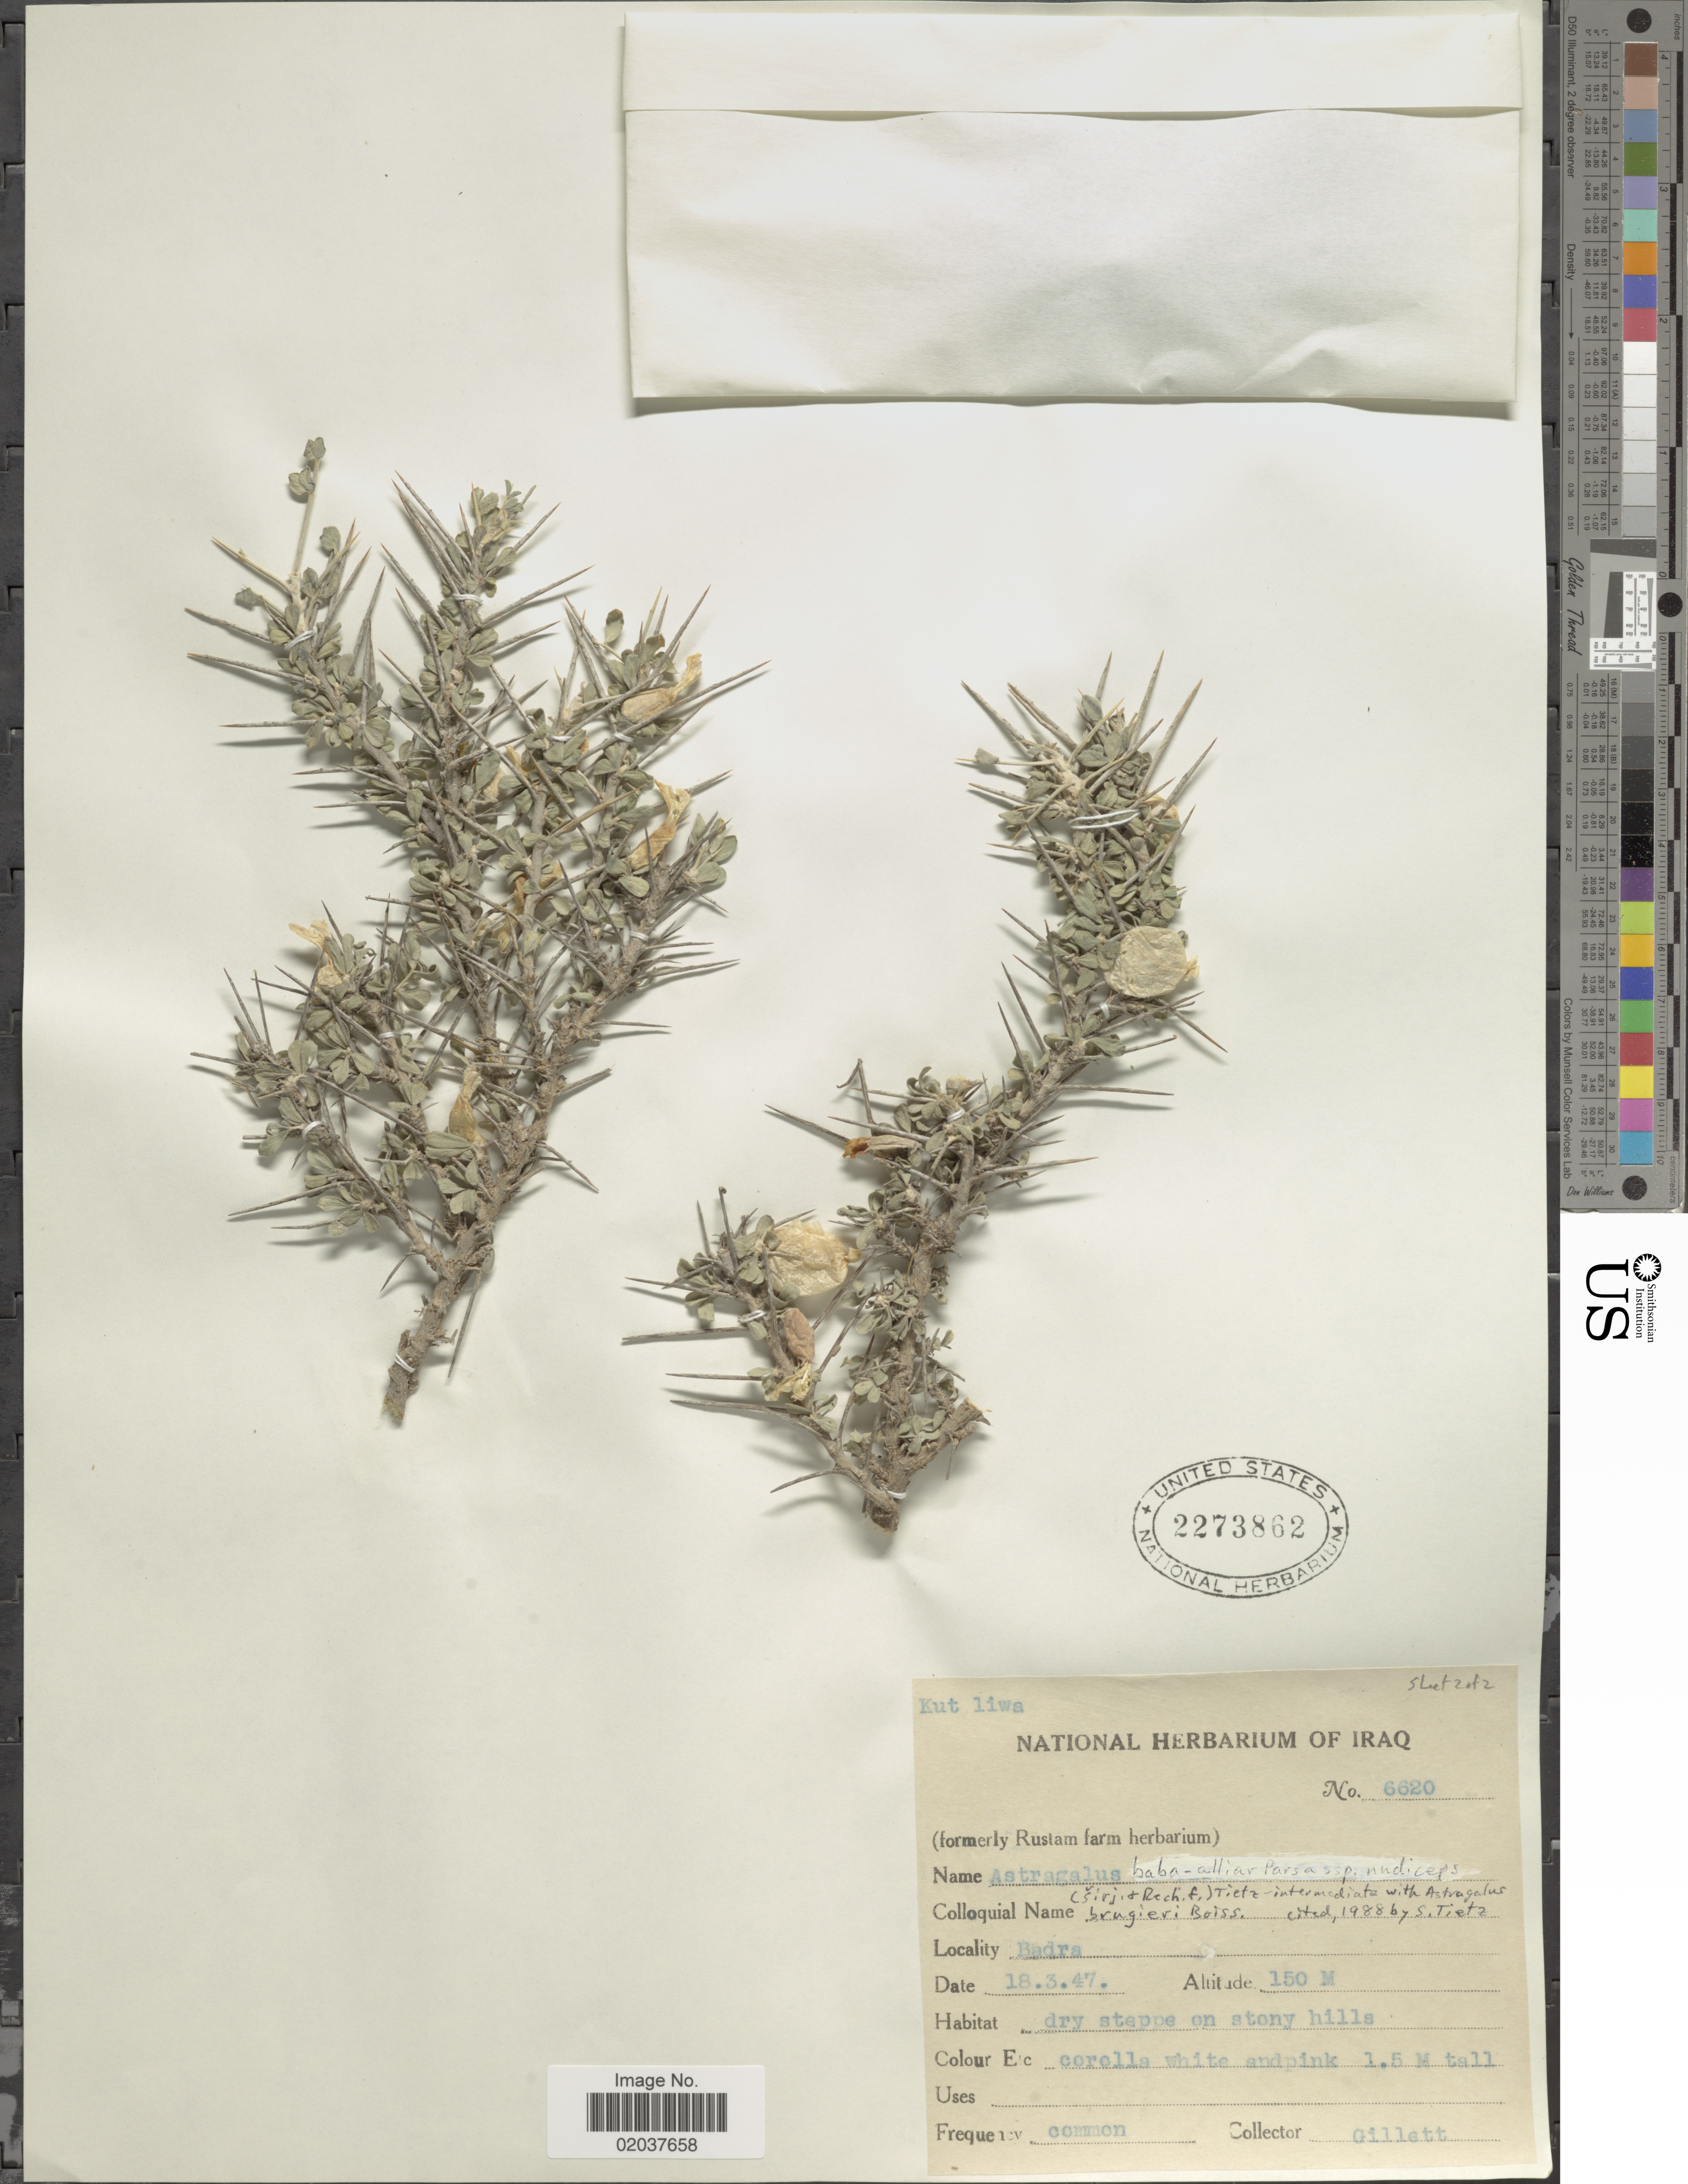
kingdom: Plantae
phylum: Tracheophyta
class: Magnoliopsida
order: Fabales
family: Fabaceae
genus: Astragalus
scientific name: Astragalus baba-alliar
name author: Parsa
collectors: Gillett, --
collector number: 6620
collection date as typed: Transcribed d/m/y: 18/3/47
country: Iraq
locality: Badra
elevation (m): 150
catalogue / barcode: US 2273862